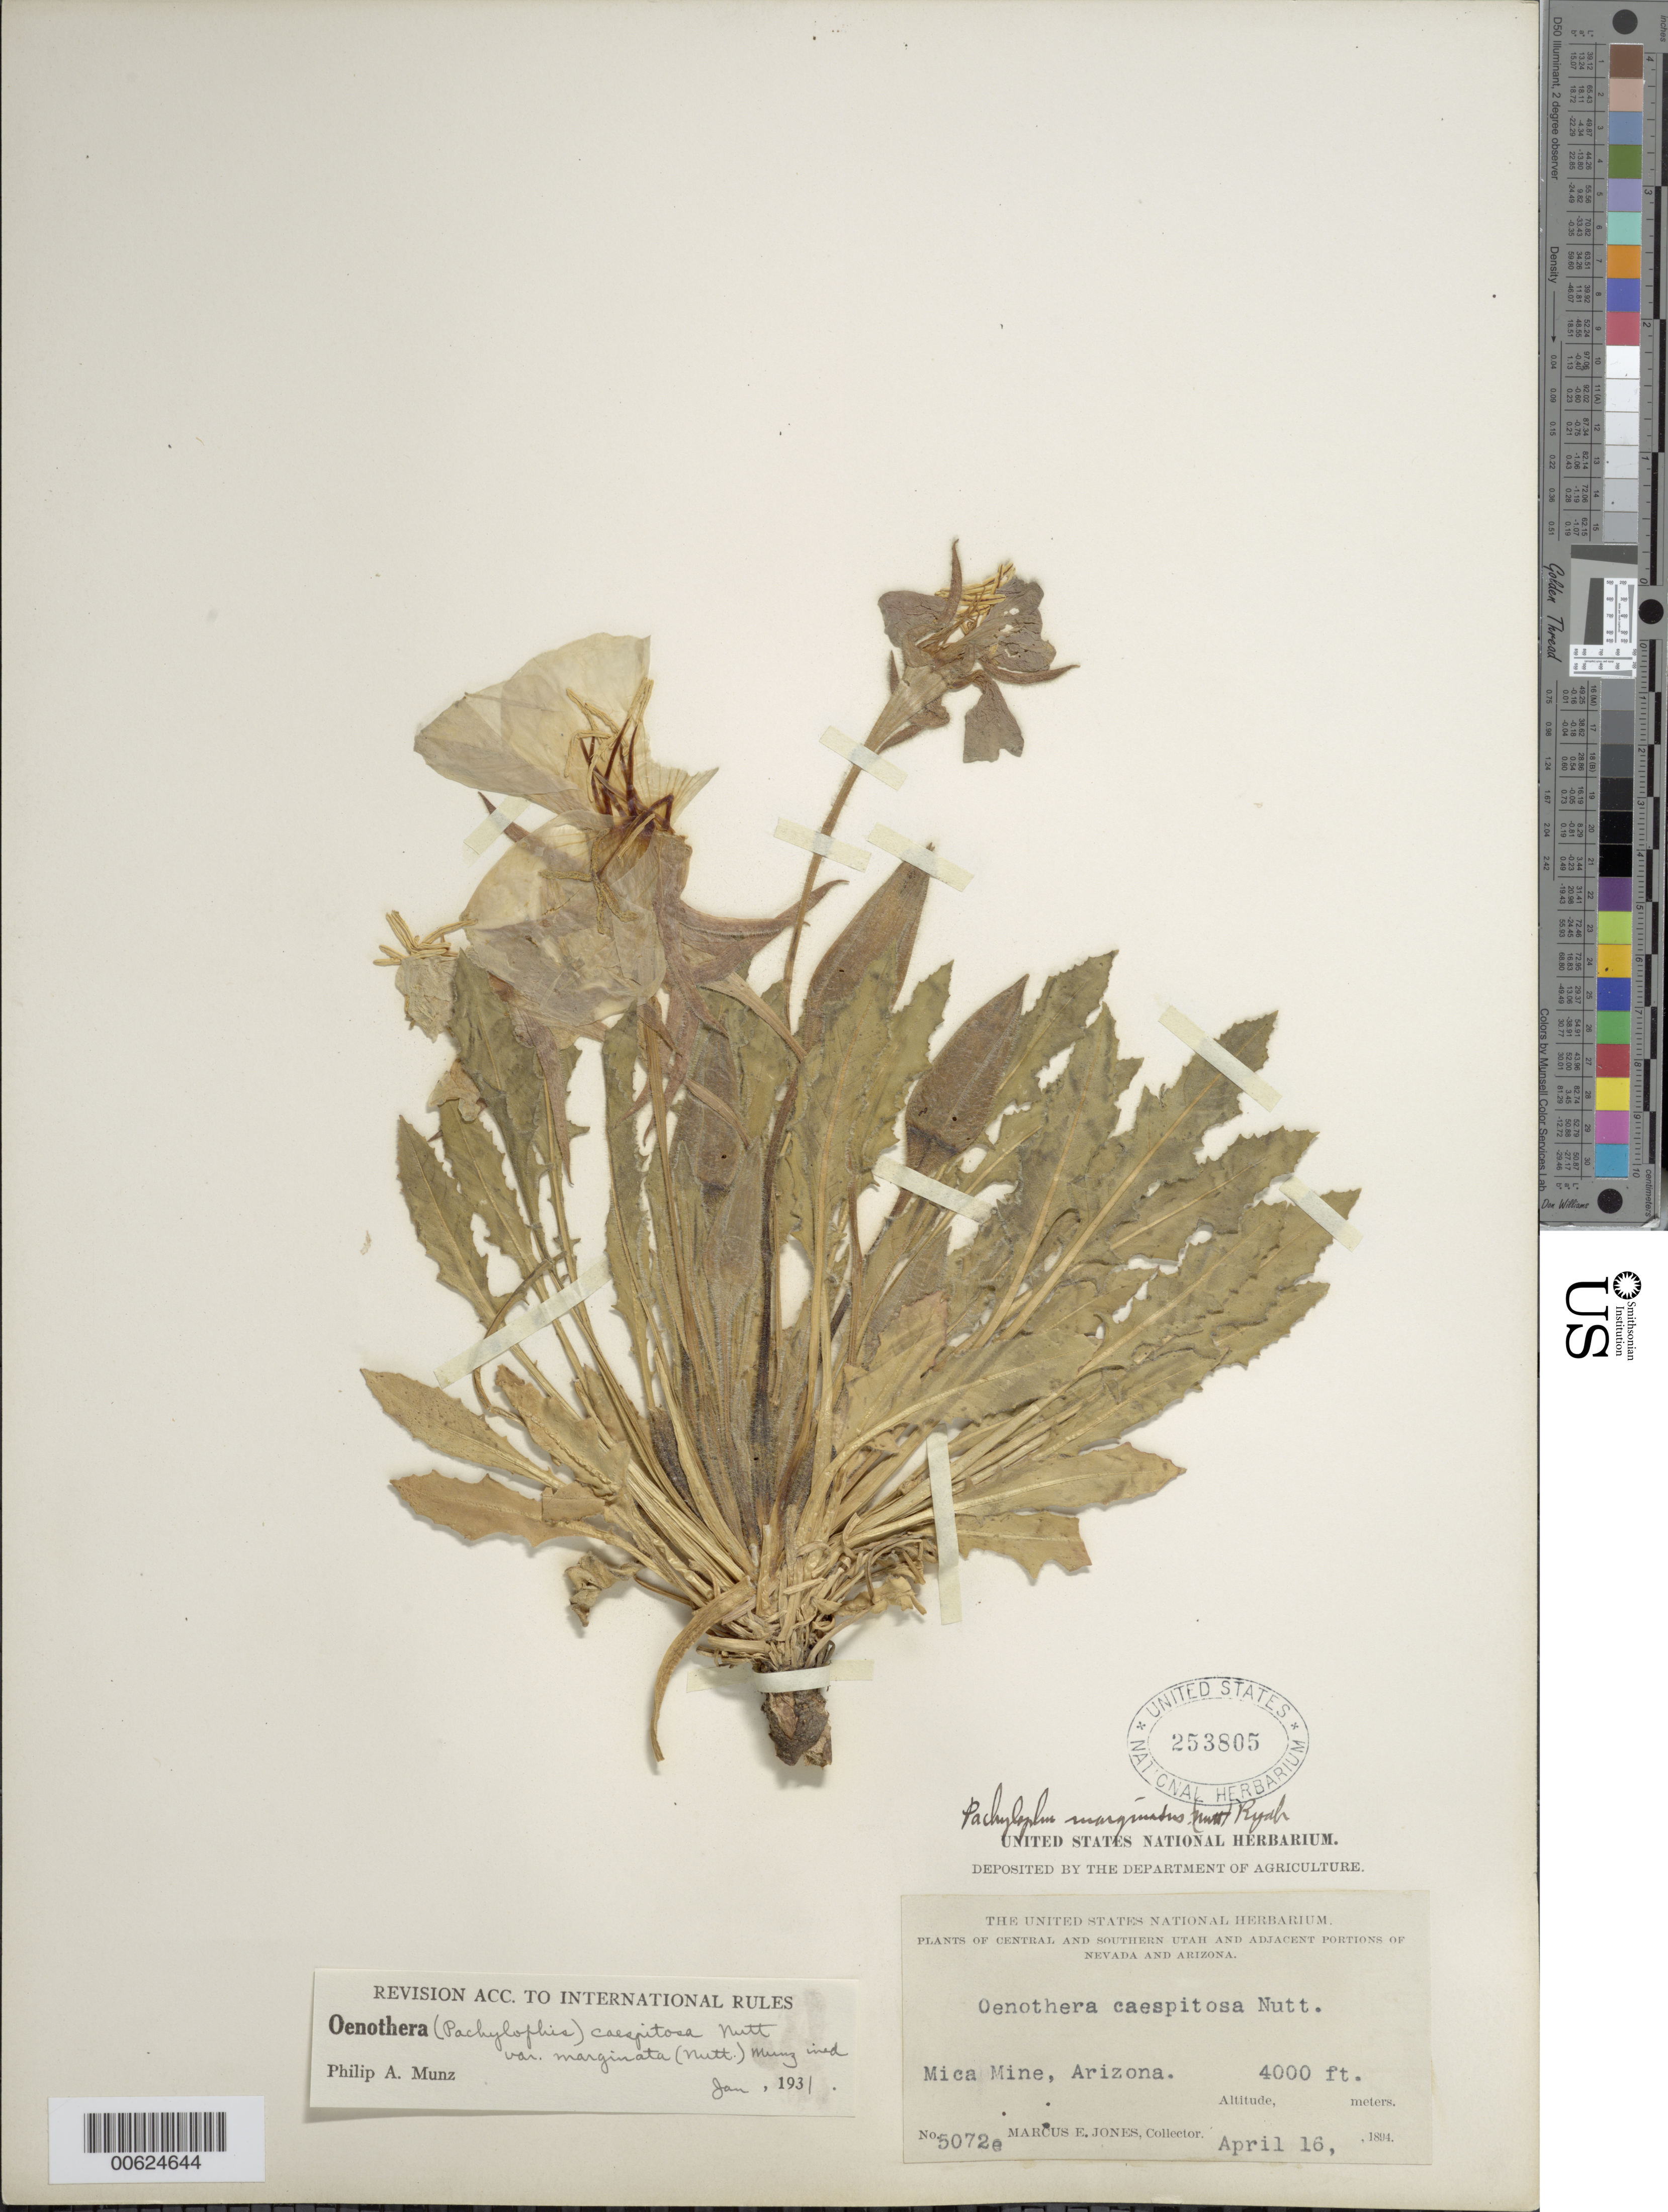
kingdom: Plantae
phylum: Tracheophyta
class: Magnoliopsida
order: Myrtales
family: Onagraceae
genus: Oenothera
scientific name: Oenothera cespitosa subsp. marginata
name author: (Nutt. ex Hook. & Arn.) Munz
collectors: M. E. Jones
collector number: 5072a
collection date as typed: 16 Apr 1894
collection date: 1894-04-16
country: United States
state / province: Arizona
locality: Mica Mine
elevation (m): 1219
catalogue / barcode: US 253805